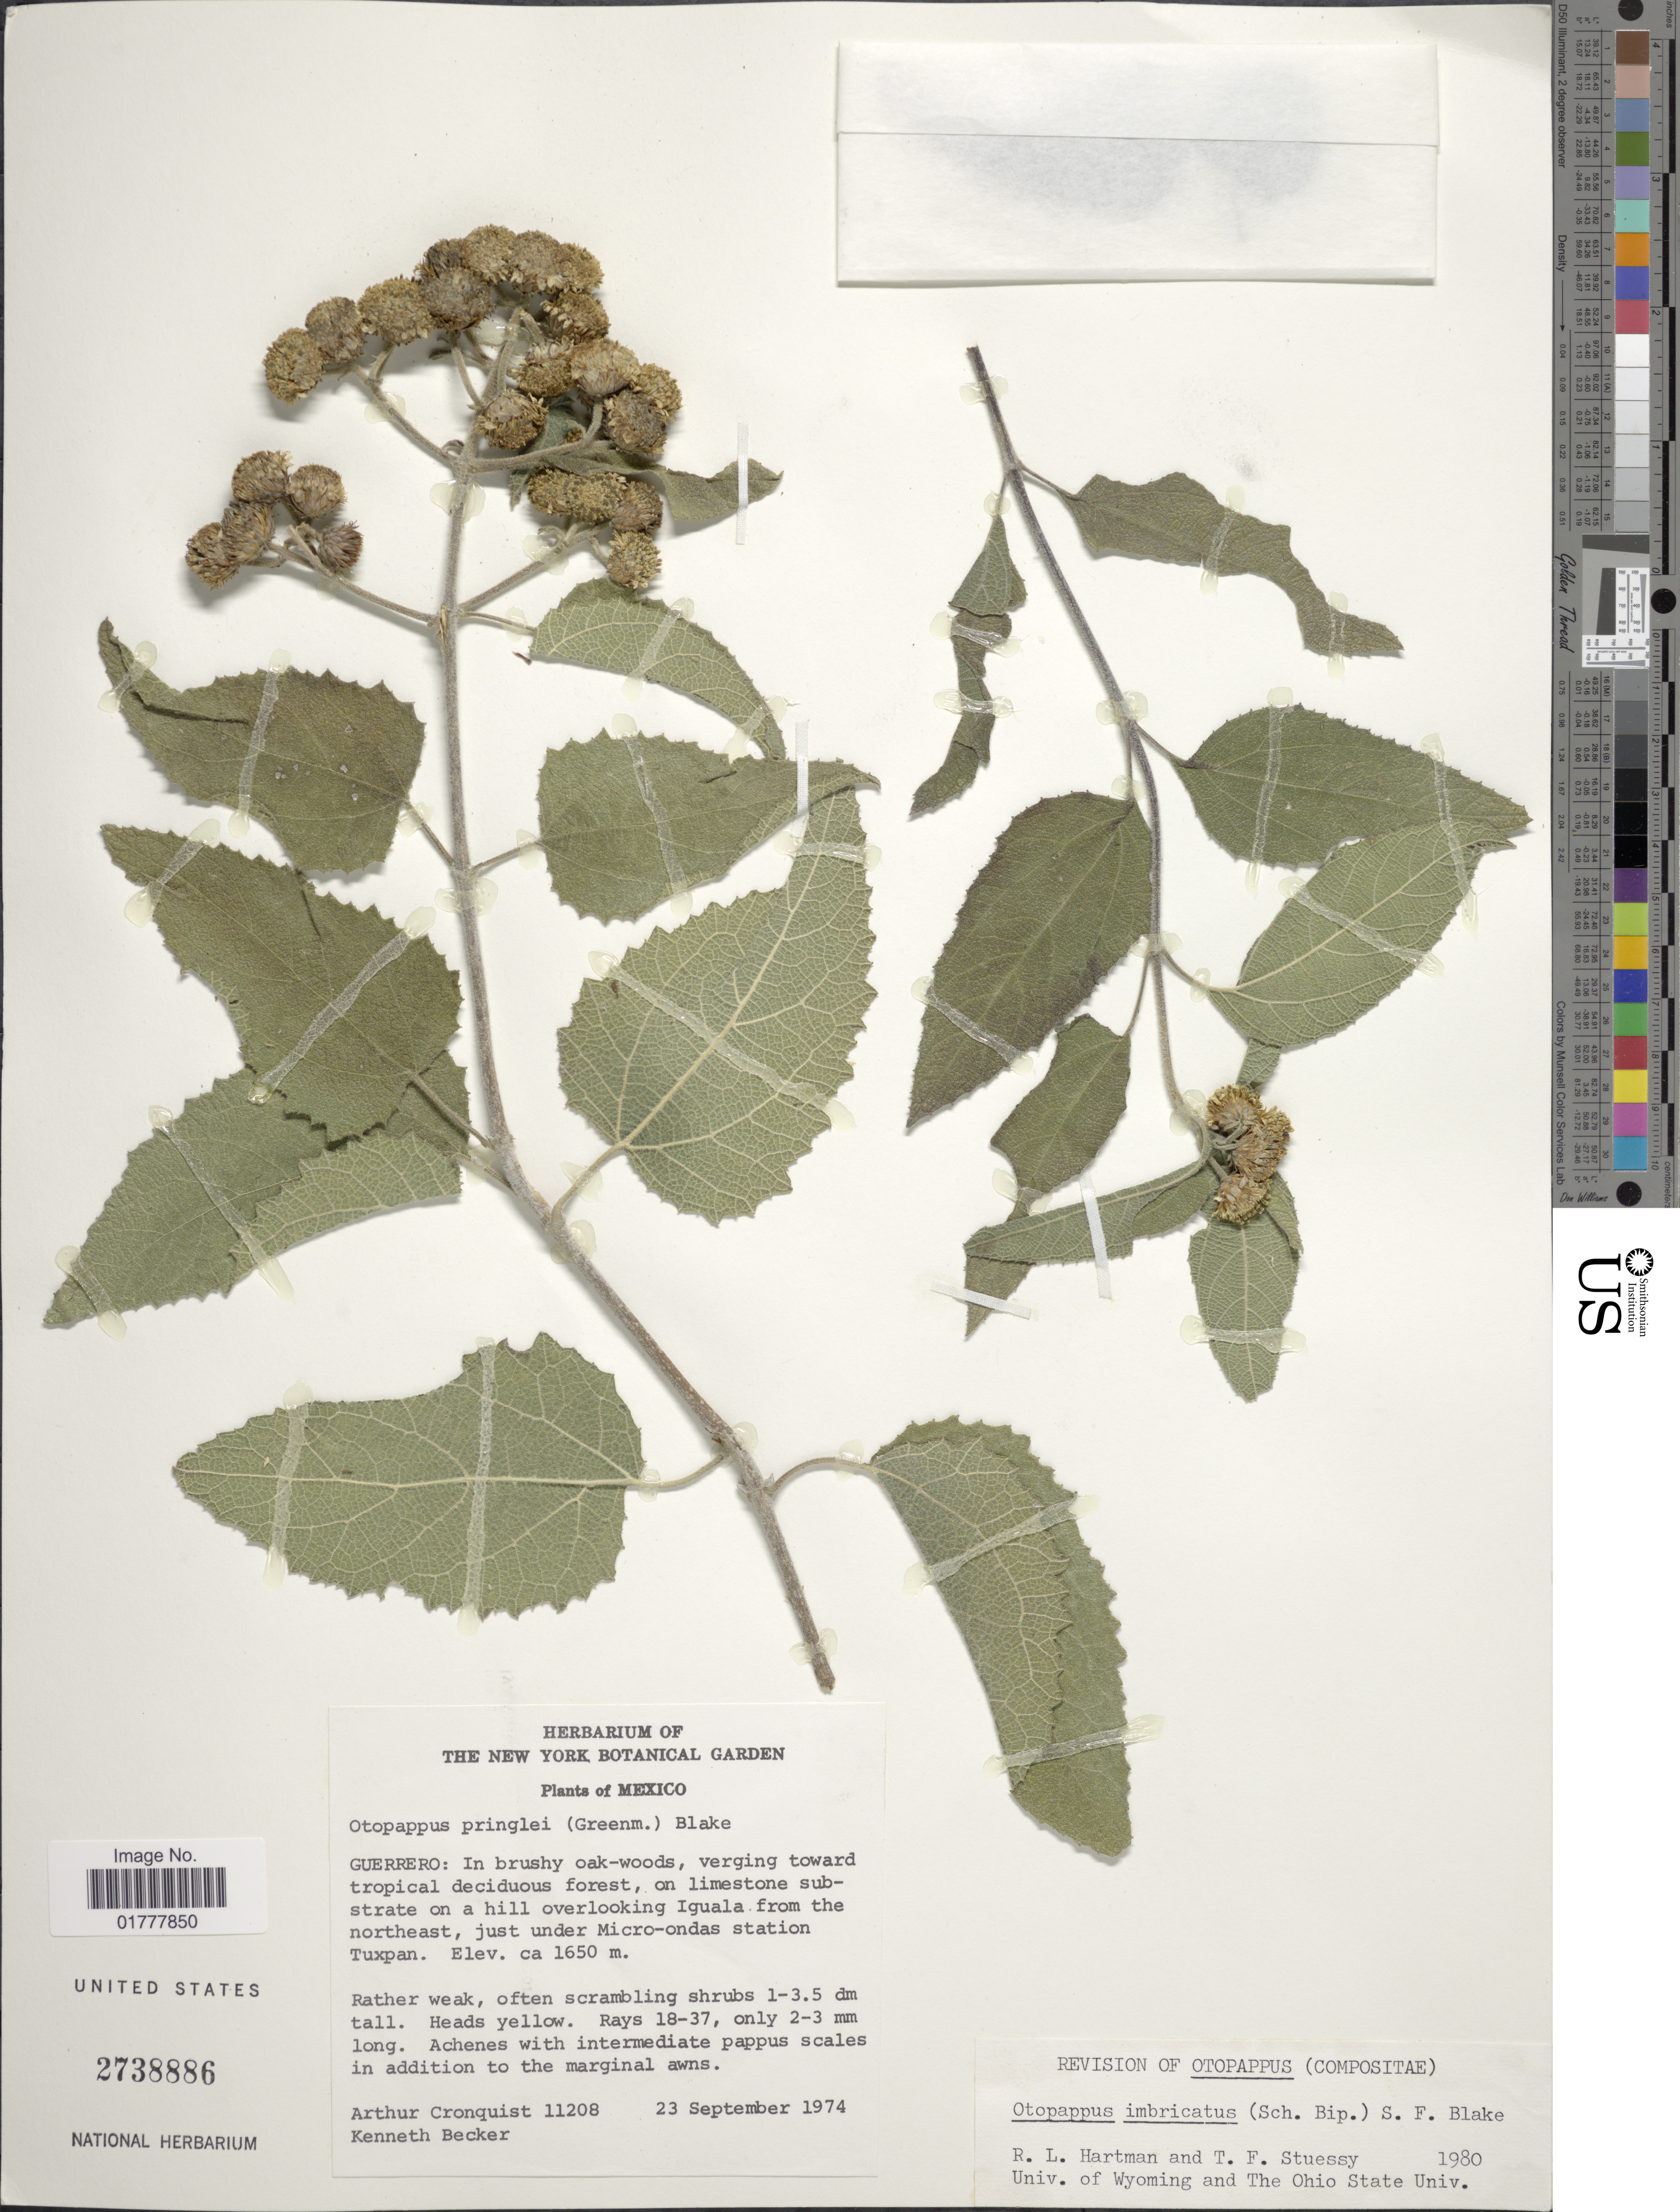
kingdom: Plantae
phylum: Tracheophyta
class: Magnoliopsida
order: Asterales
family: Asteraceae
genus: Otopappus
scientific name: Otopappus imbricatus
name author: (Sch. Bip.) S.F. Blake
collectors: A. J. Cronquist & K. M. Becker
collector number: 11208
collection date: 1974-09-23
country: Mexico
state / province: Guerrero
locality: Guerrero: In brushy oak-woods, verging toward tropical deciduous forest, on limestone substrate on a hill overlooking Iguala from the northeast, just under MIcro-ondas station Tuxpan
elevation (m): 1650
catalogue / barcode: US 2738886